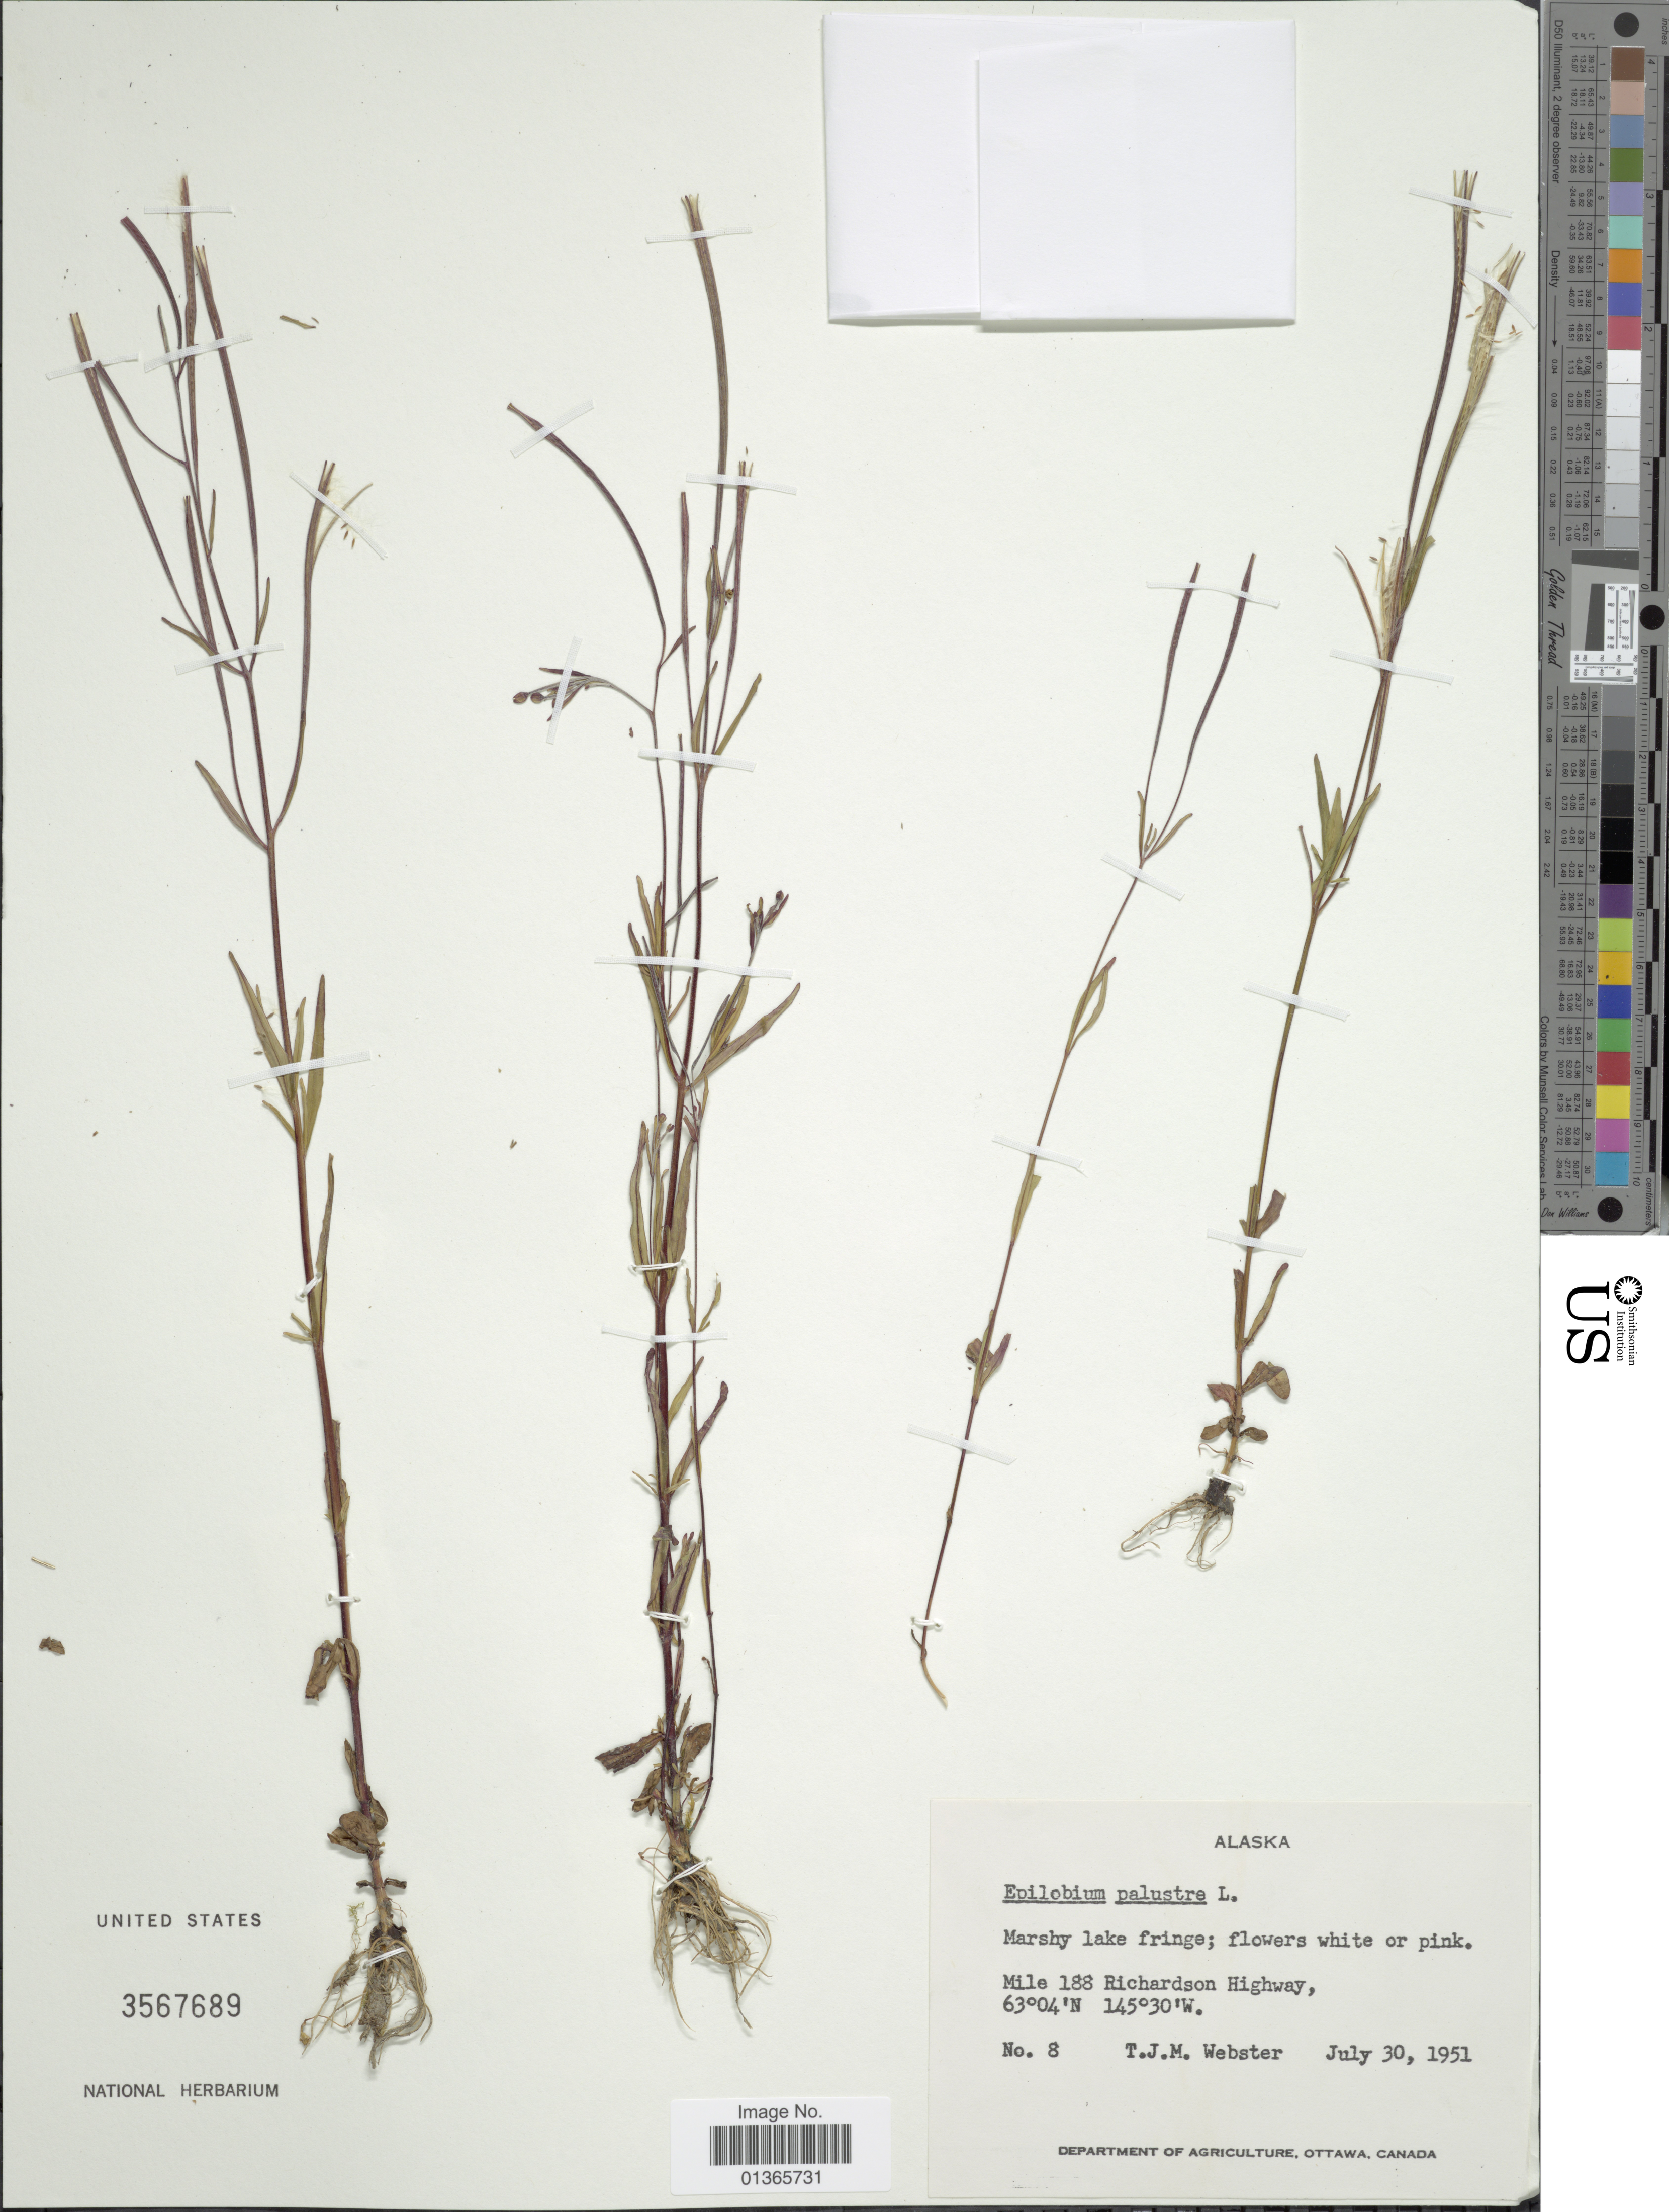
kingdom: Plantae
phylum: Tracheophyta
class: Magnoliopsida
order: Myrtales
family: Onagraceae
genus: Epilobium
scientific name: Epilobium palustre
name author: L.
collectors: T. J. Webster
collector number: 8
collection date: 1951-07-30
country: United States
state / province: Alaska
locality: Mile 188 Richardso0n Highway.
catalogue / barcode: US 3567689